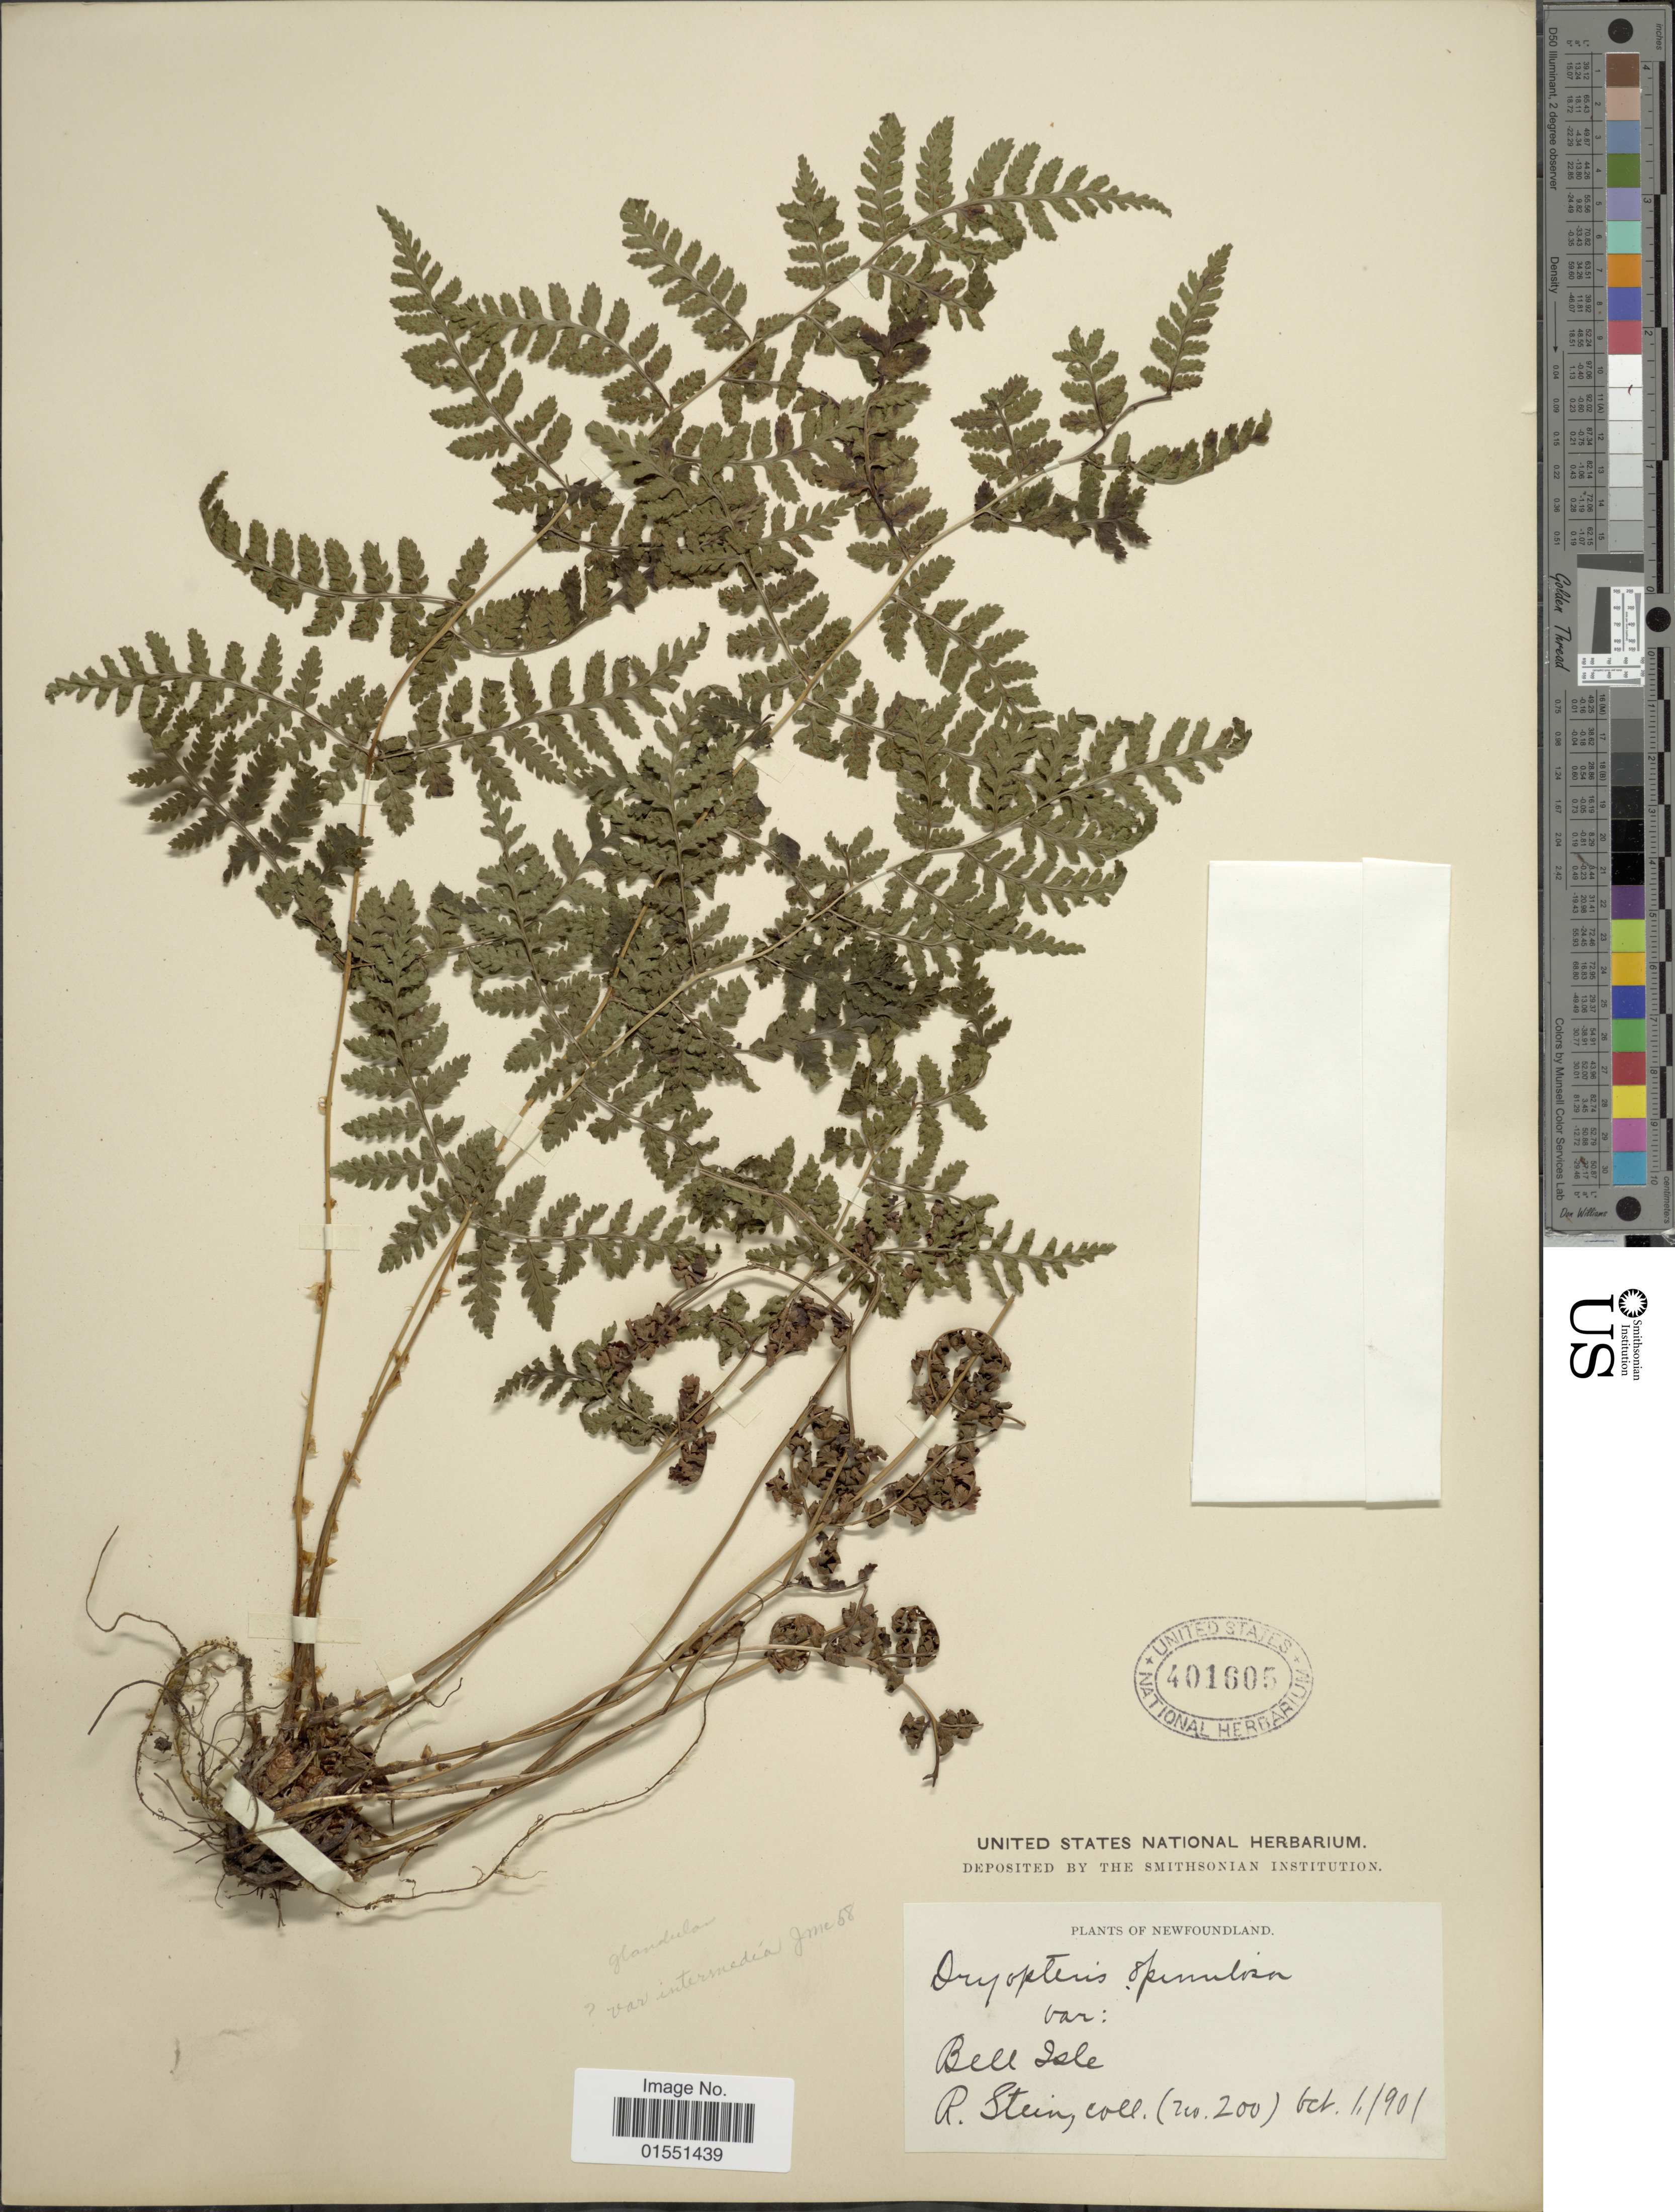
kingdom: Plantae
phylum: Tracheophyta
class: Polypodiopsida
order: Polypodiales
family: Dryopteridaceae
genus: Dryopteris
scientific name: Dryopteris intermedia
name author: (Muhl.) A. Gray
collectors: R. Stein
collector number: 200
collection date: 1901-10-01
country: Canada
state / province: Newfoundland and Labrador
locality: Bell Isle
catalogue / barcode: US 401605